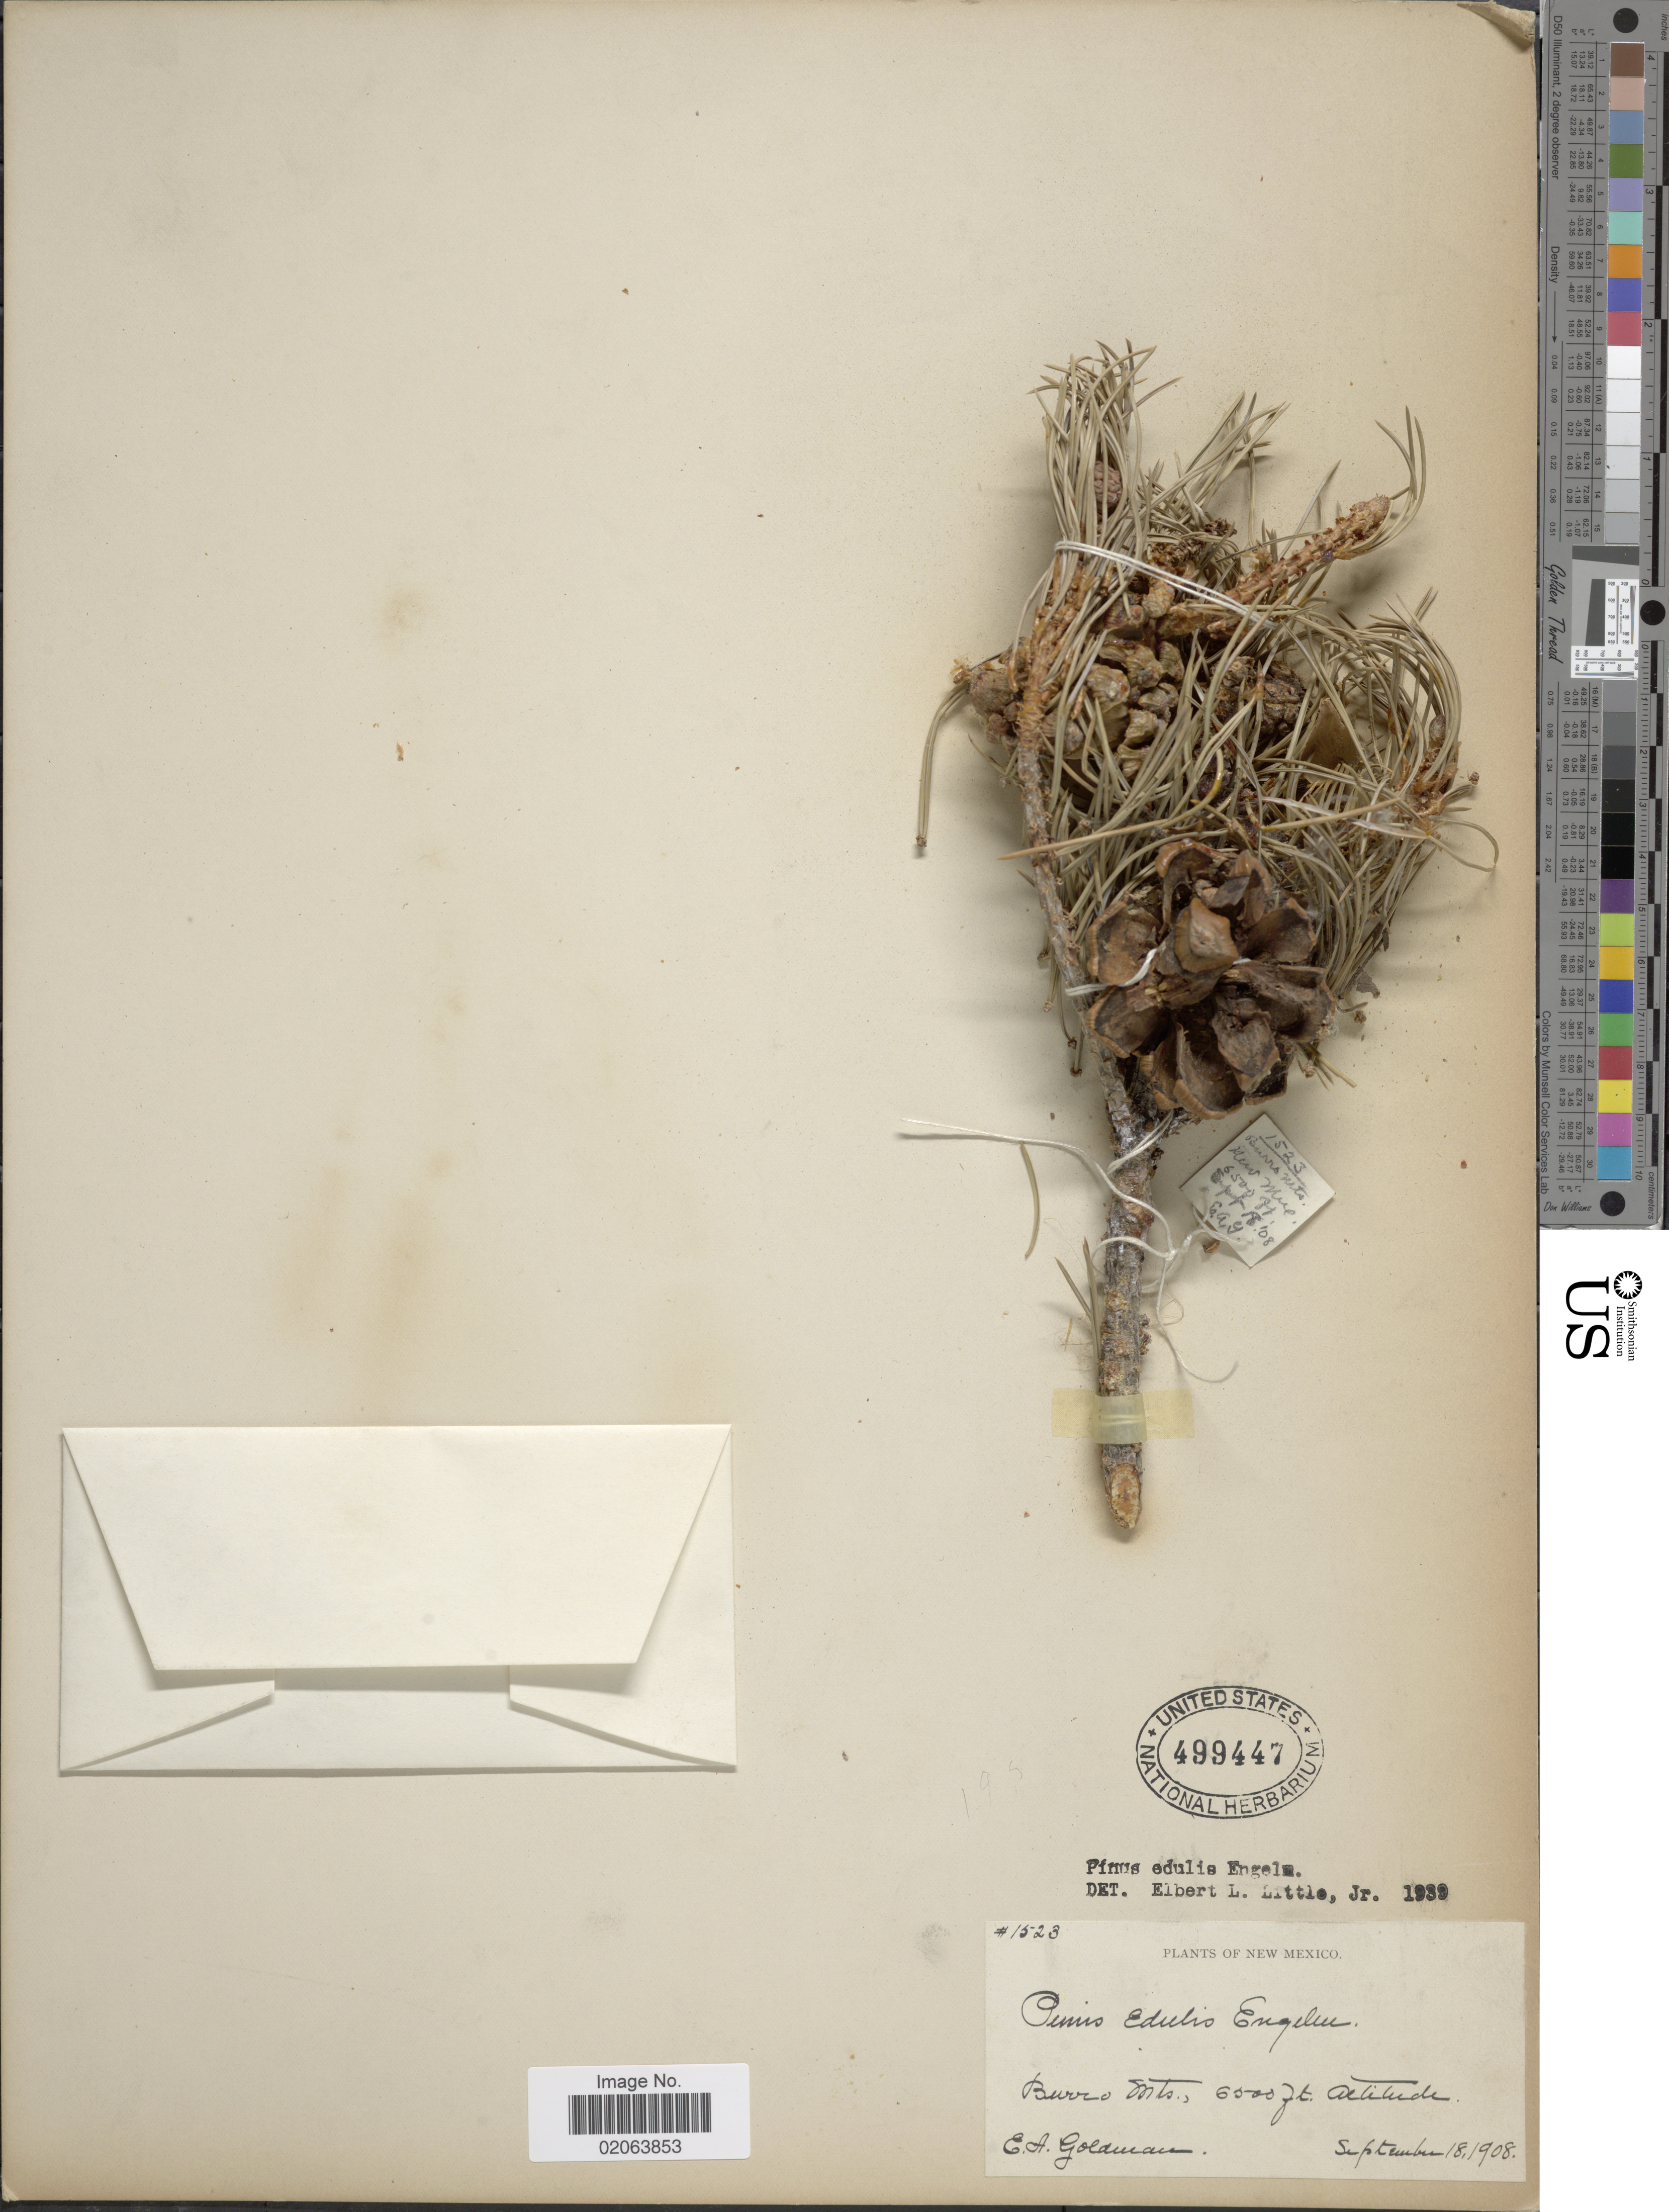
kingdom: Plantae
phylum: Tracheophyta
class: Pinopsida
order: Pinales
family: Pinaceae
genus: Pinus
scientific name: Pinus edulis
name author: Engelm.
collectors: E. A. Goldman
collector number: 1523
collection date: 1908-09-18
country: United States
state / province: New Mexico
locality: Burro Mts.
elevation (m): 1981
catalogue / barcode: US 499447